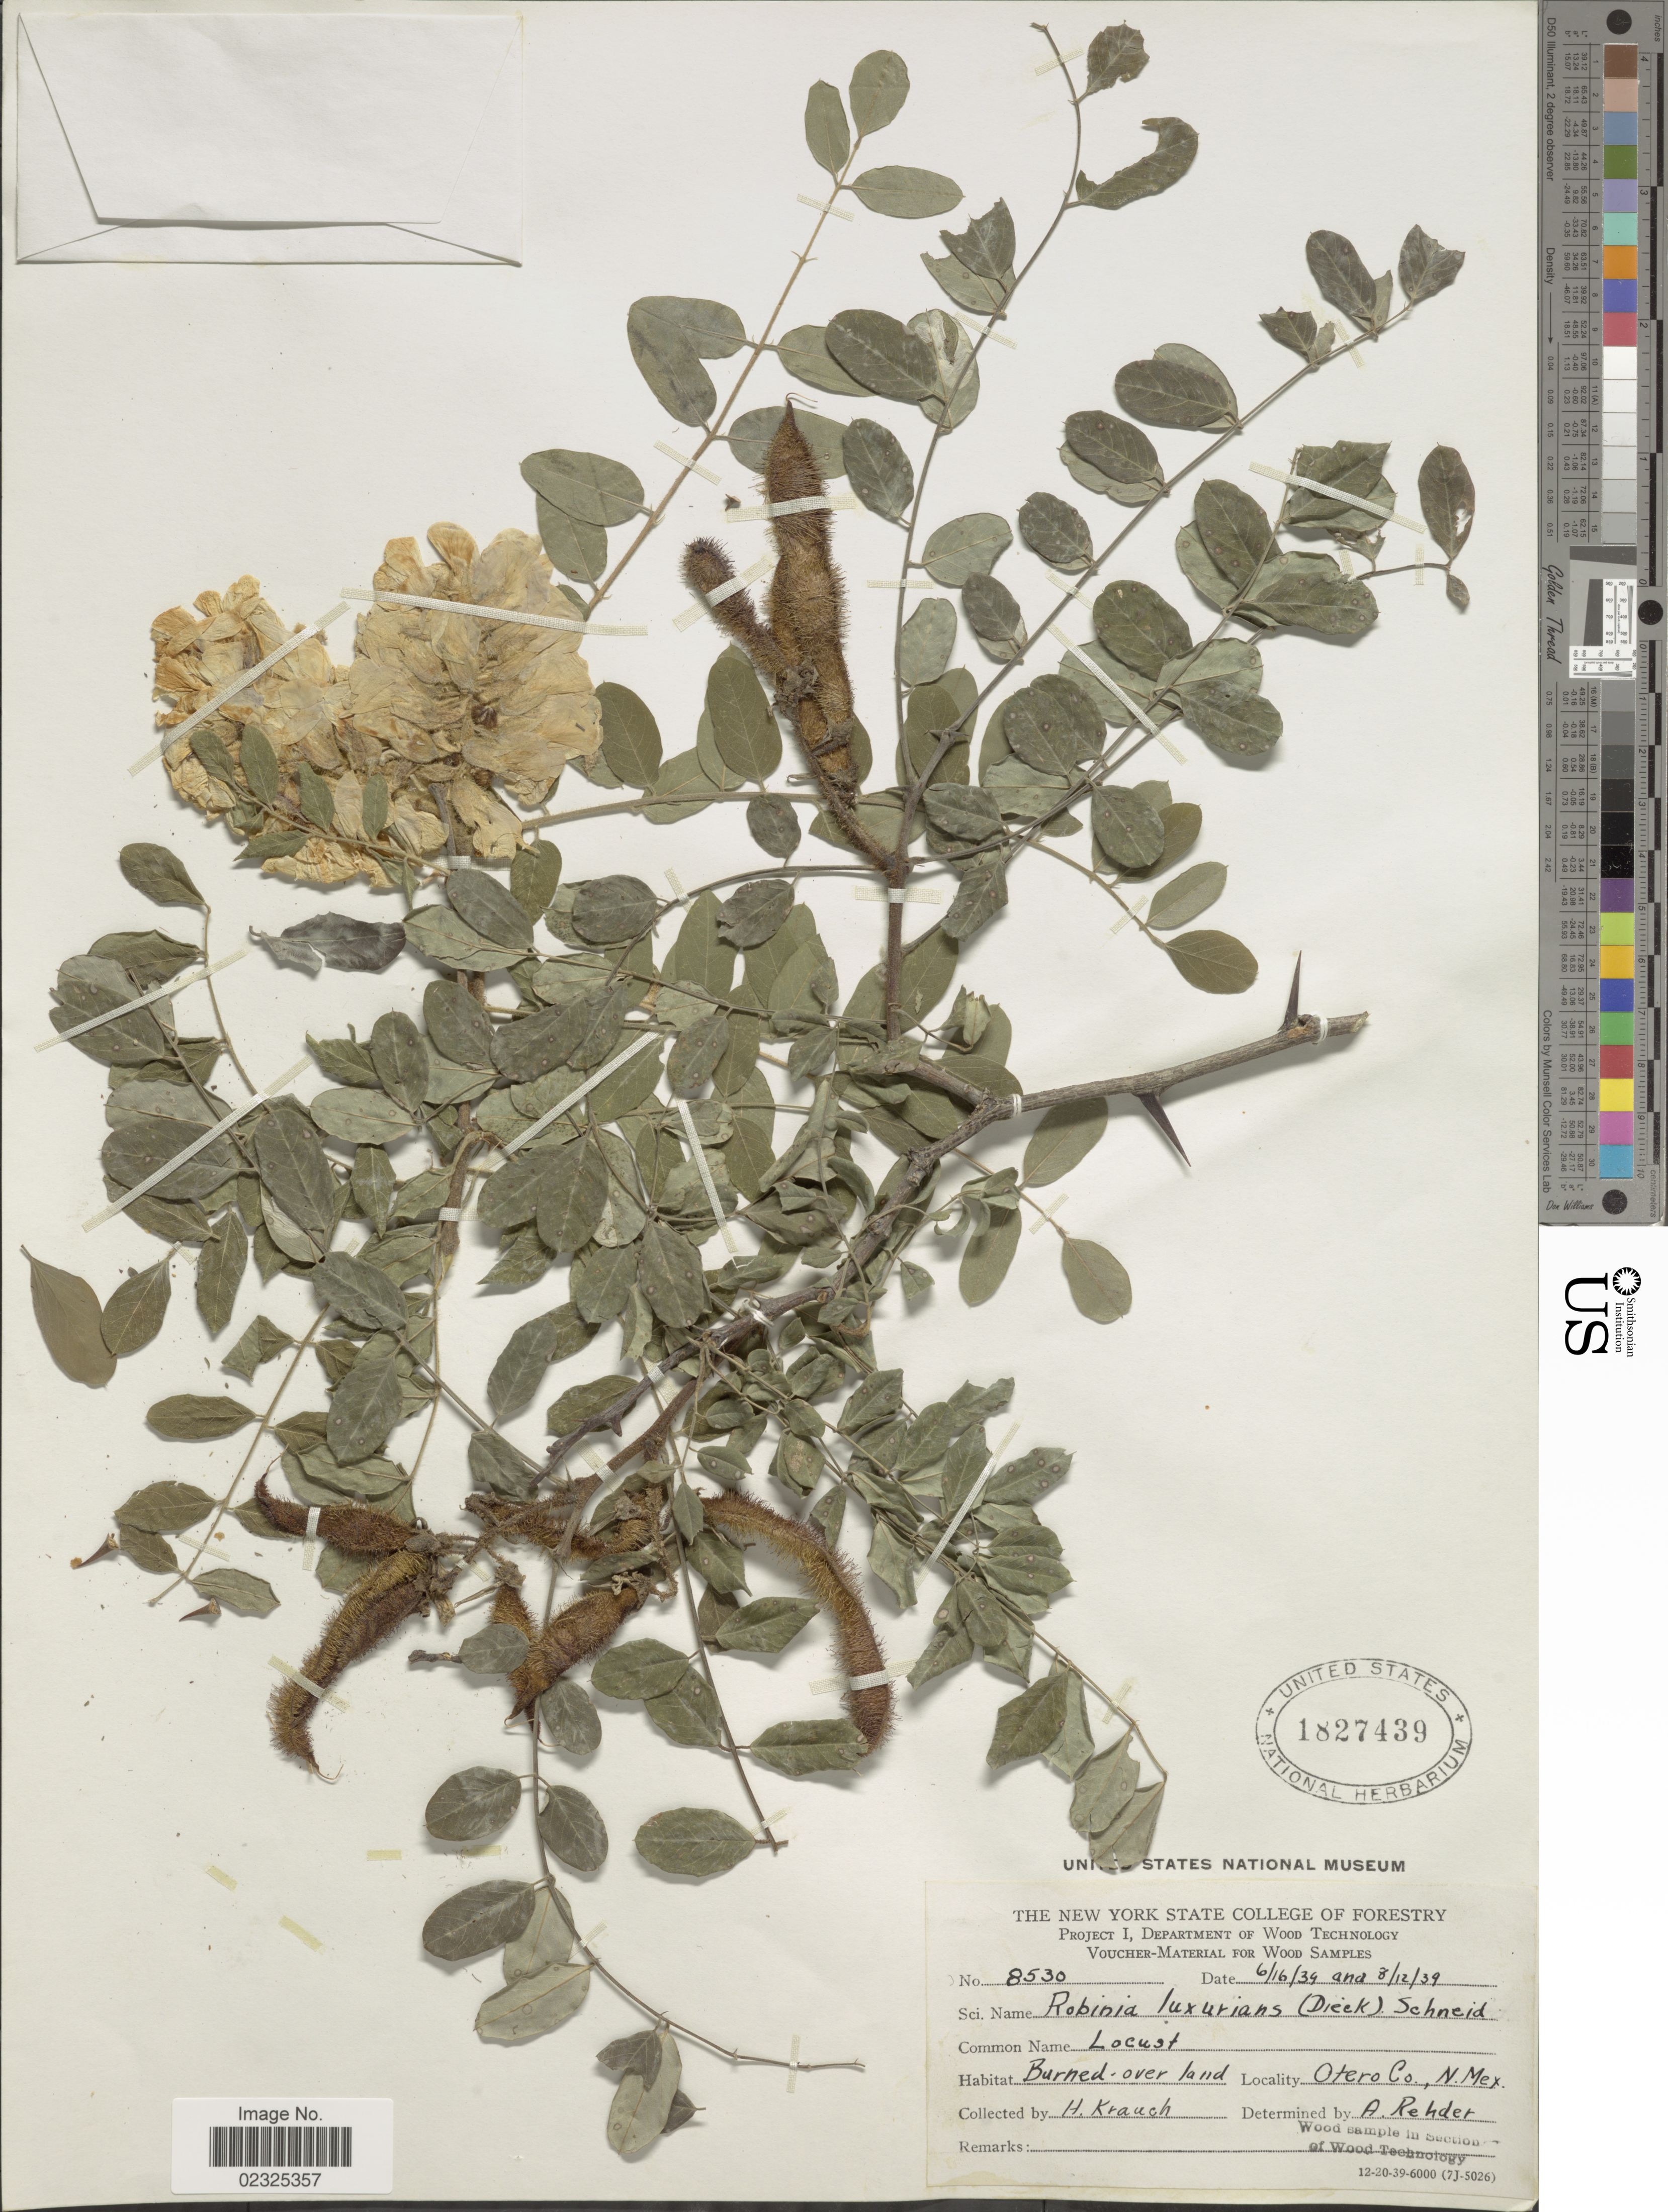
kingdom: Plantae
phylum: Tracheophyta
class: Magnoliopsida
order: Fabales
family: Fabaceae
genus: Robinia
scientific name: Robinia neomexicana var. neomexicana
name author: A. Gray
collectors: H. Krauch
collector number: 8530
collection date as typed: Transcribed d/m/y: 16/6/39 to 8/12/39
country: United States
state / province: New Mexico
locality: Burned-over land, Otero Co.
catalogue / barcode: US 1827439